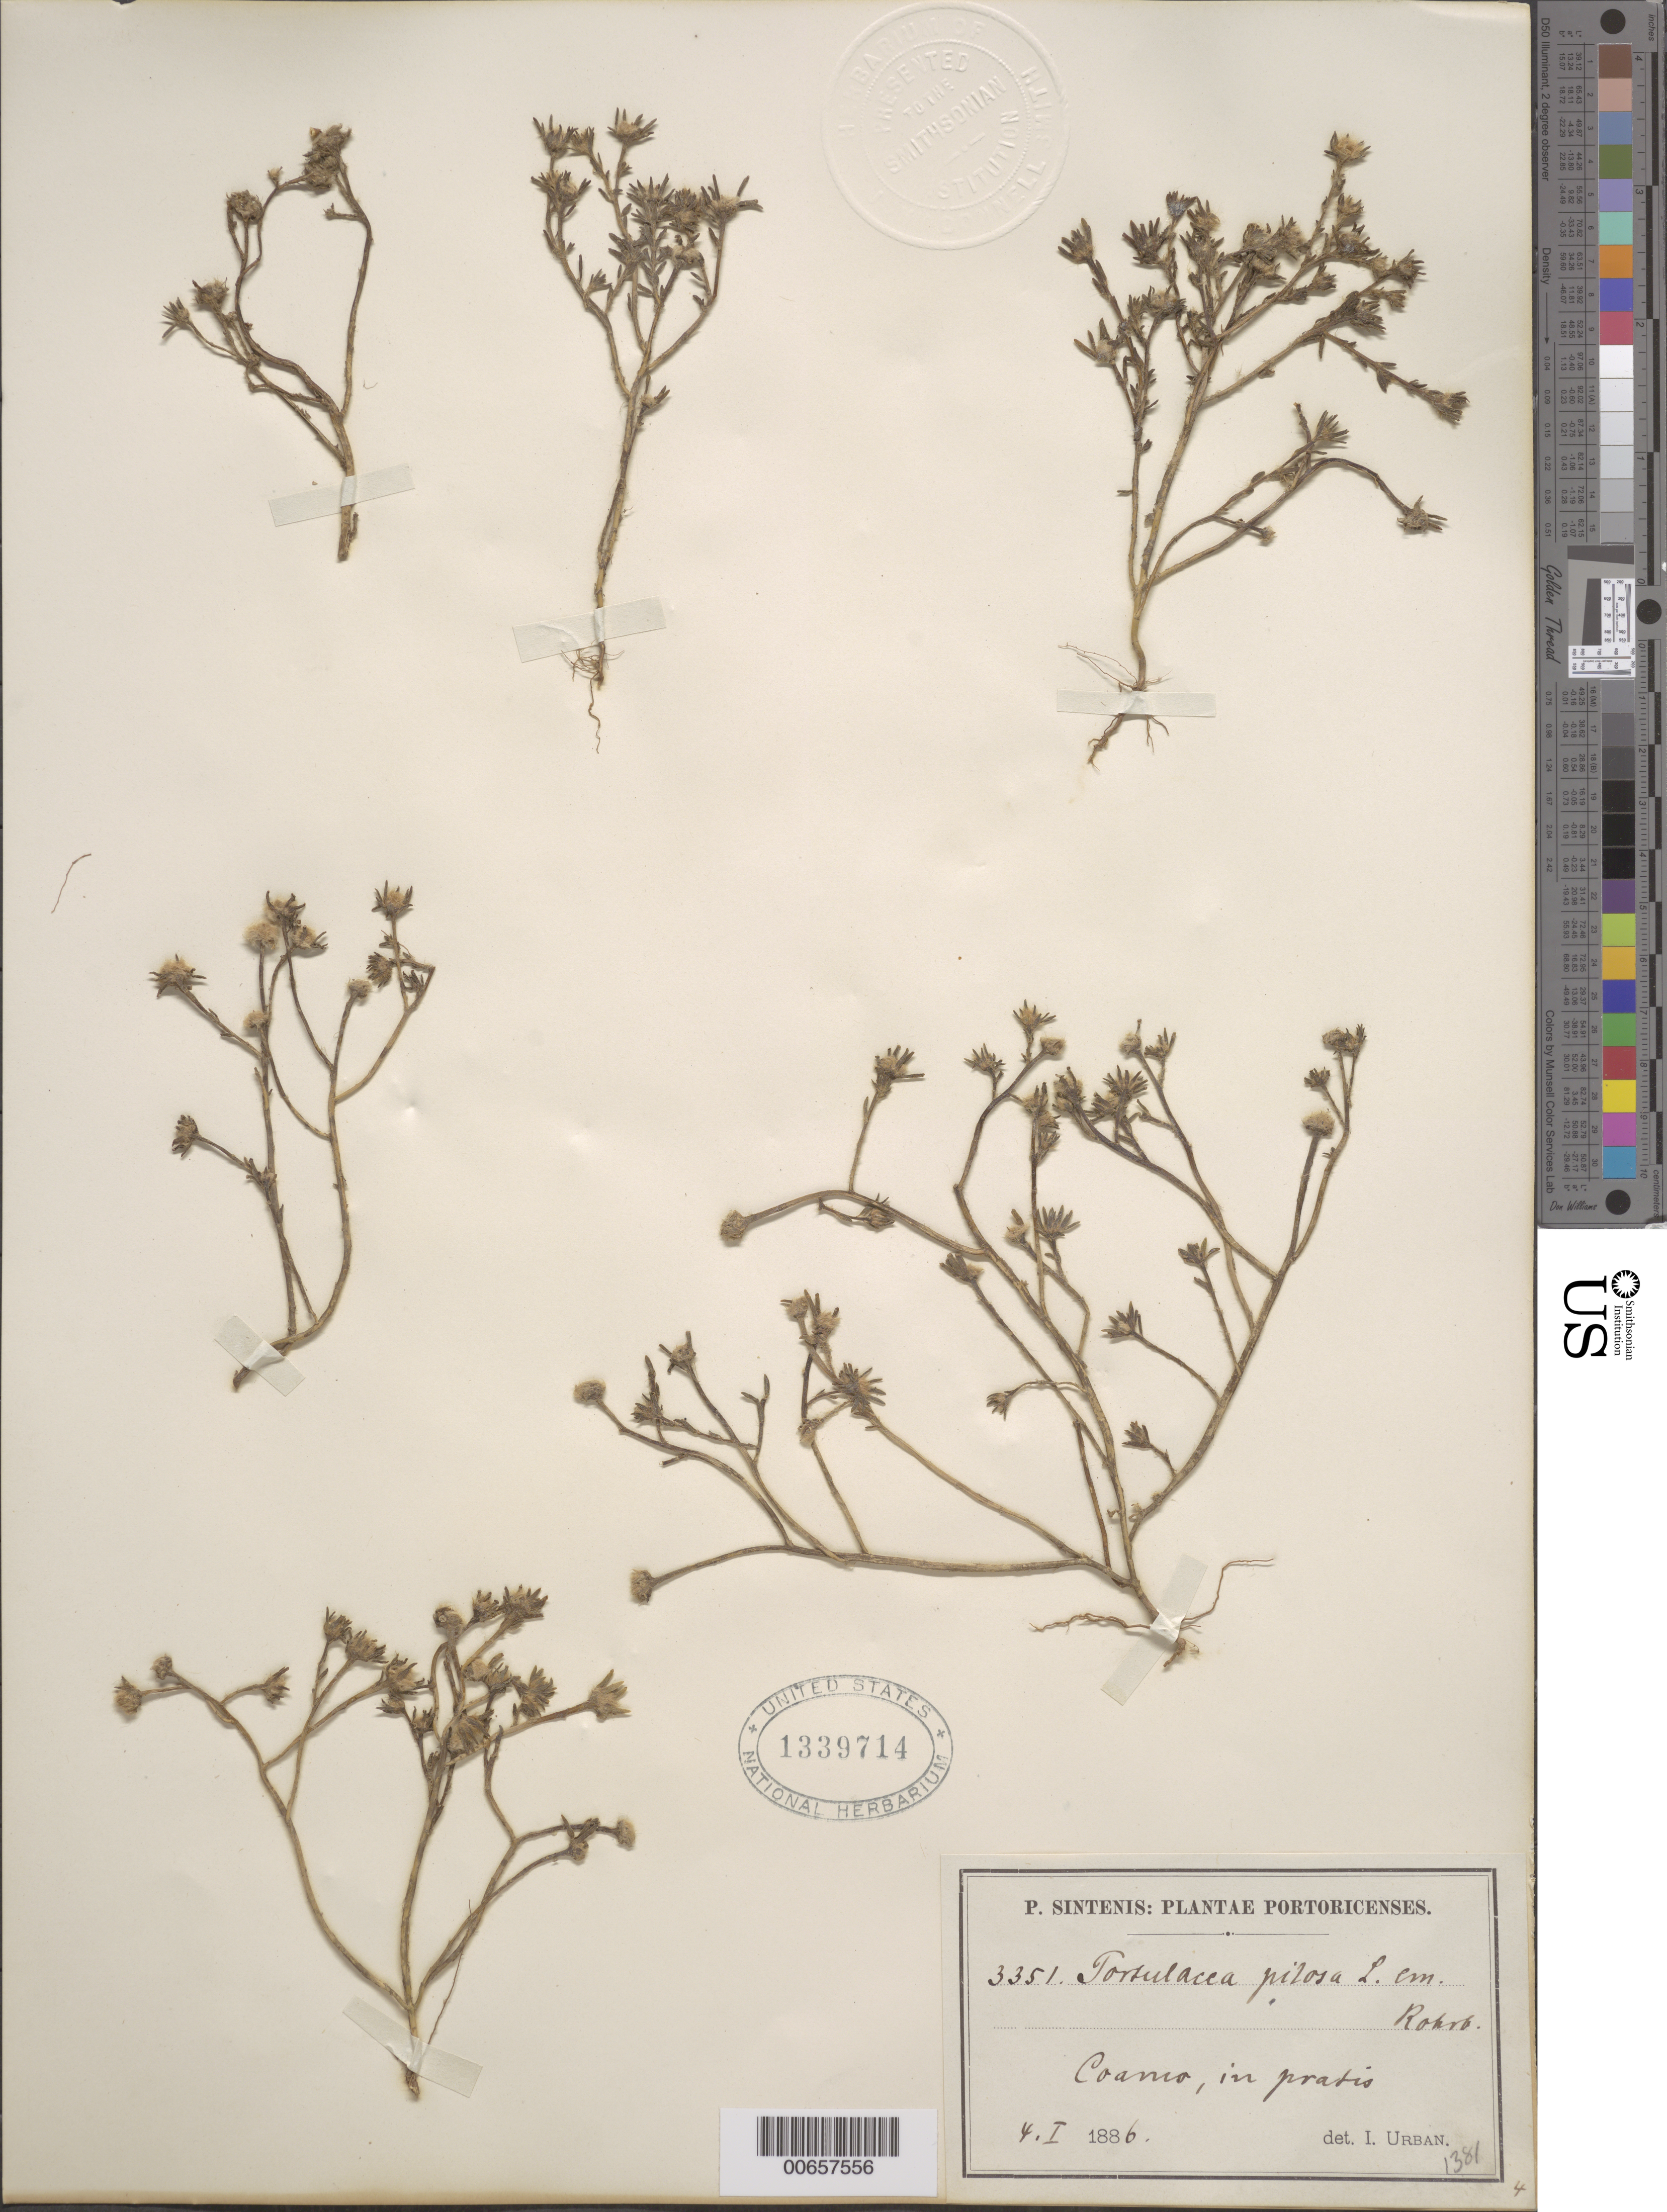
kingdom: Plantae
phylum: Tracheophyta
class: Magnoliopsida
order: Caryophyllales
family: Portulacaceae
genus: Portulaca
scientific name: Portulaca pilosa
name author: L.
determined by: Urban, Ignatz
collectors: P. Sintenis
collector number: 3351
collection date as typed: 04 Jan 1886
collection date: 1886-01-04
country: Puerto Rico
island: Greater Antilles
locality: Coamo, in pratis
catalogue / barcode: US 1339714